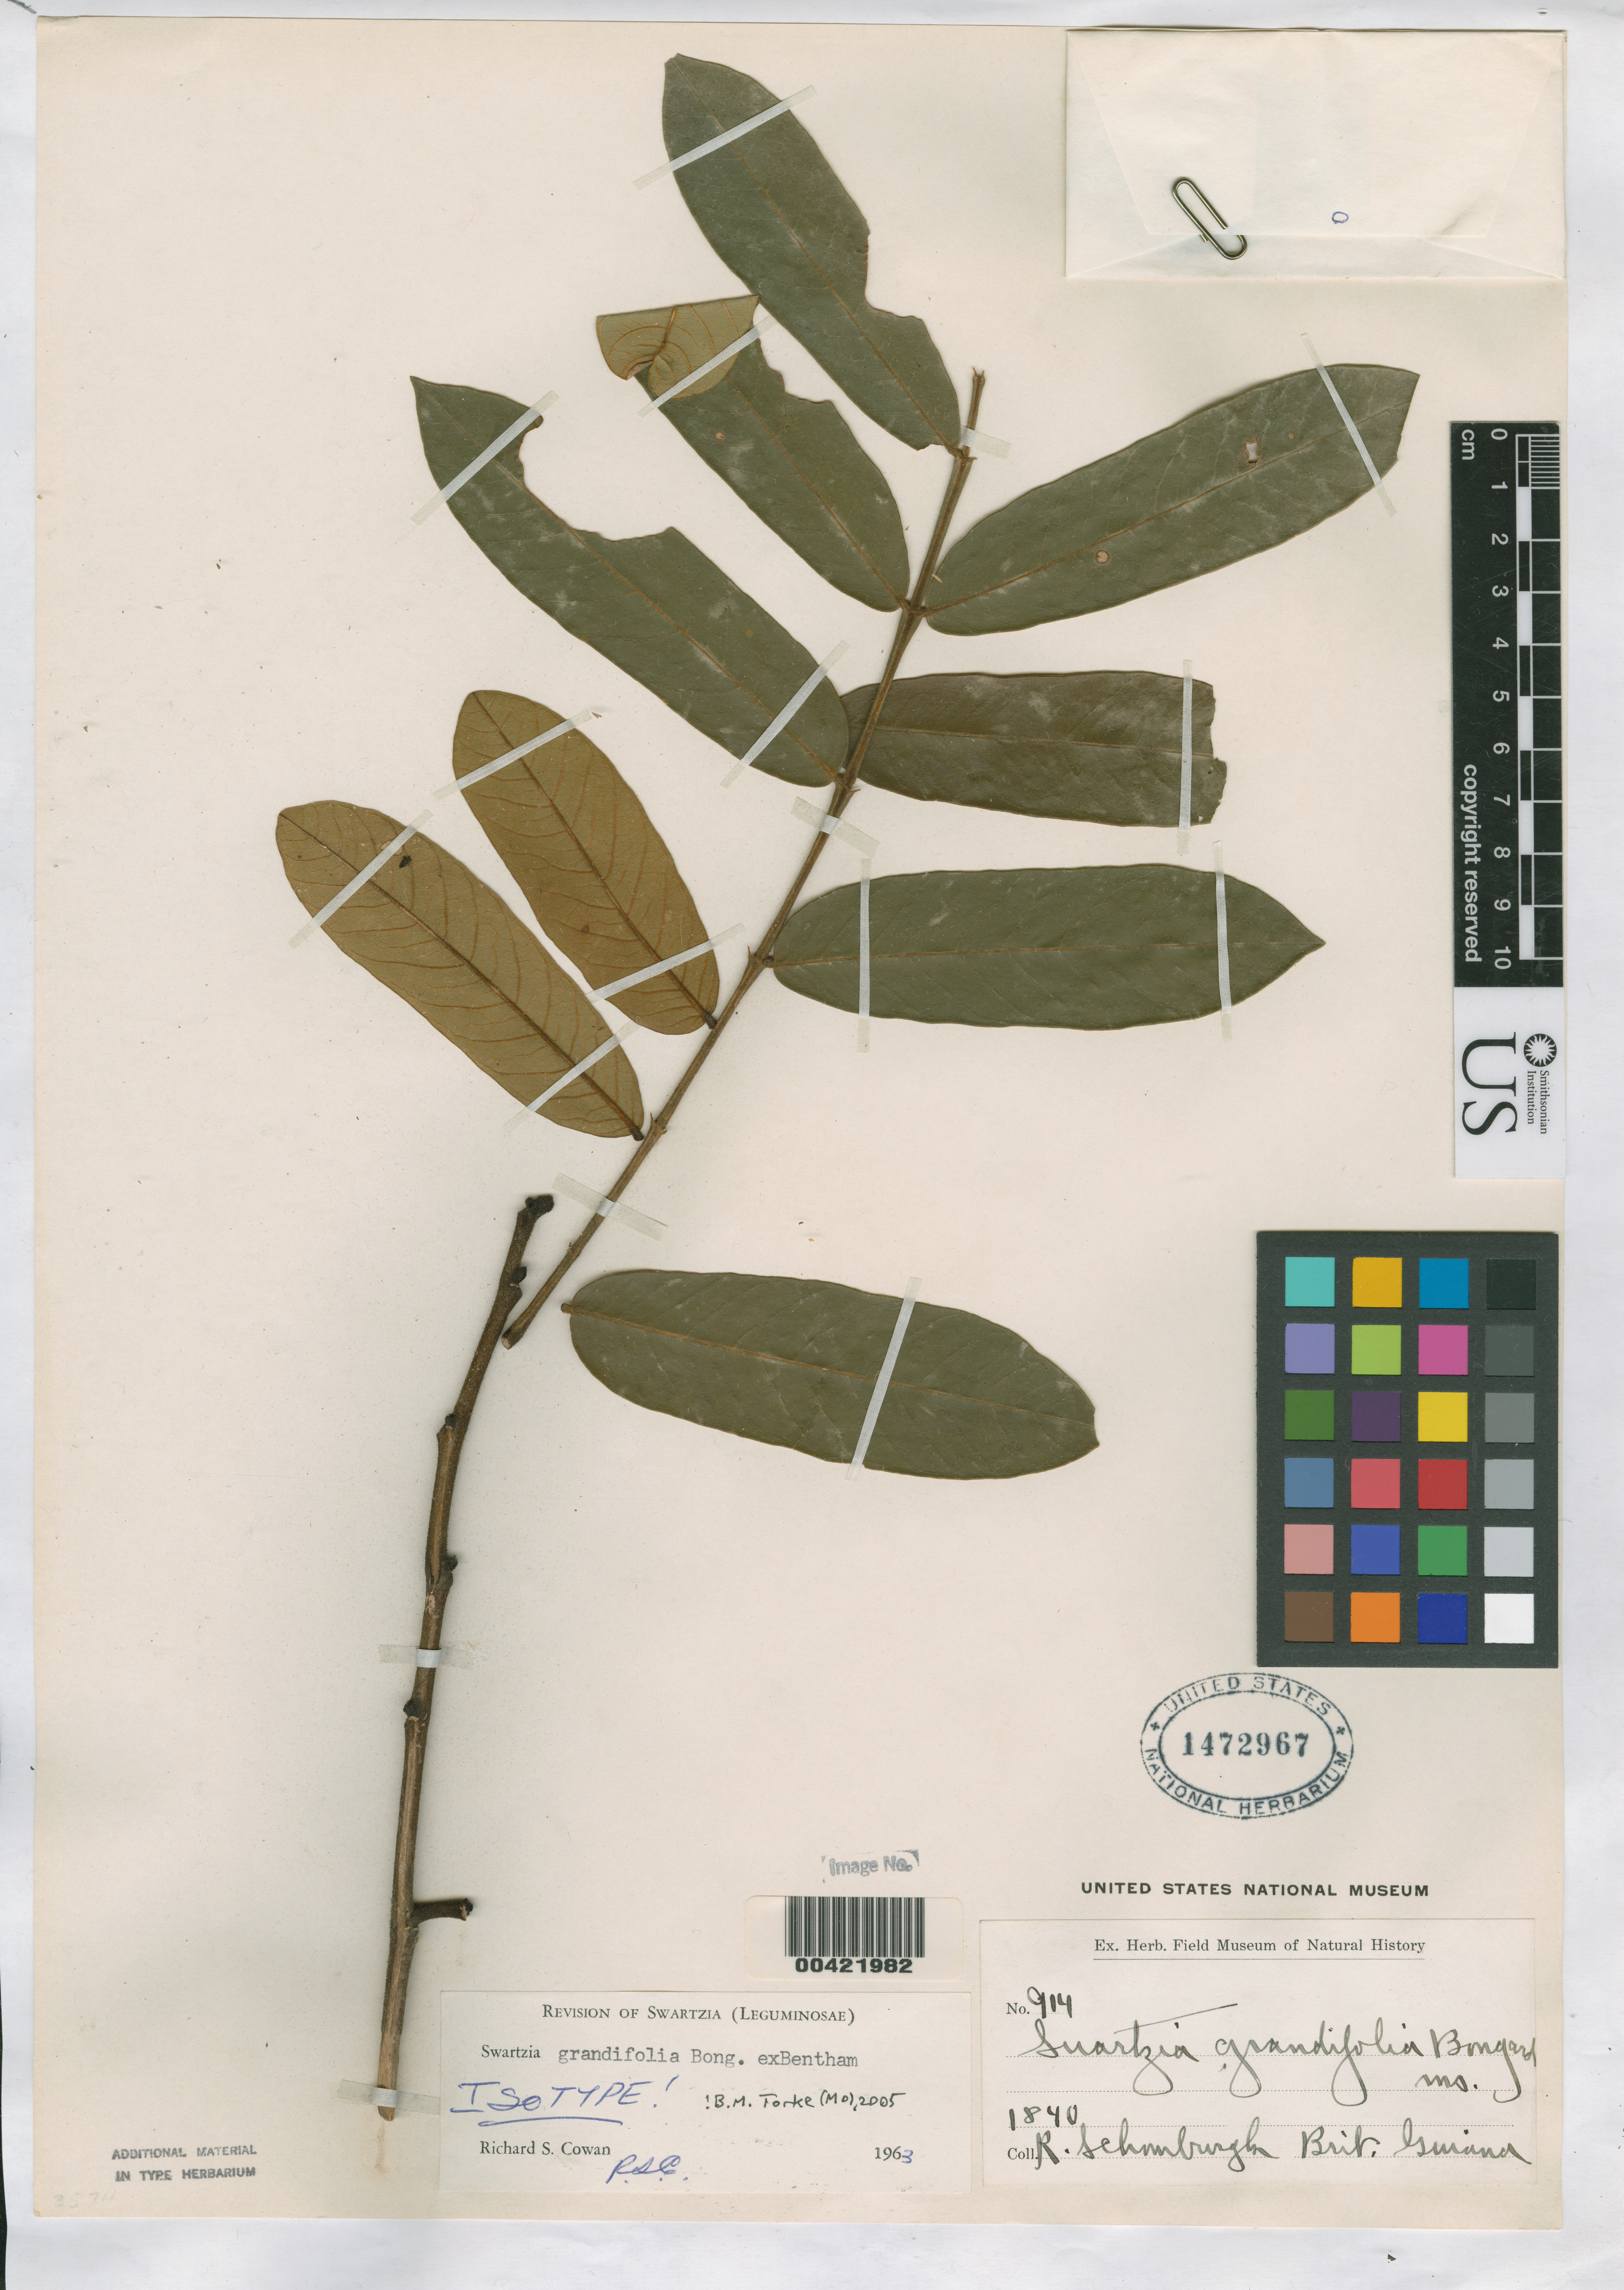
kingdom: Plantae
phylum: Tracheophyta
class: Magnoliopsida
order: Fabales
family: Fabaceae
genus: Swartzia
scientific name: Swartzia grandifolia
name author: Bong. ex Benth.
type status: Isolectotype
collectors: R. H. Schomburgk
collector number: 914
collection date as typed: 1840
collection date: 1840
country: Brazil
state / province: Amazonas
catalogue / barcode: US 1472967